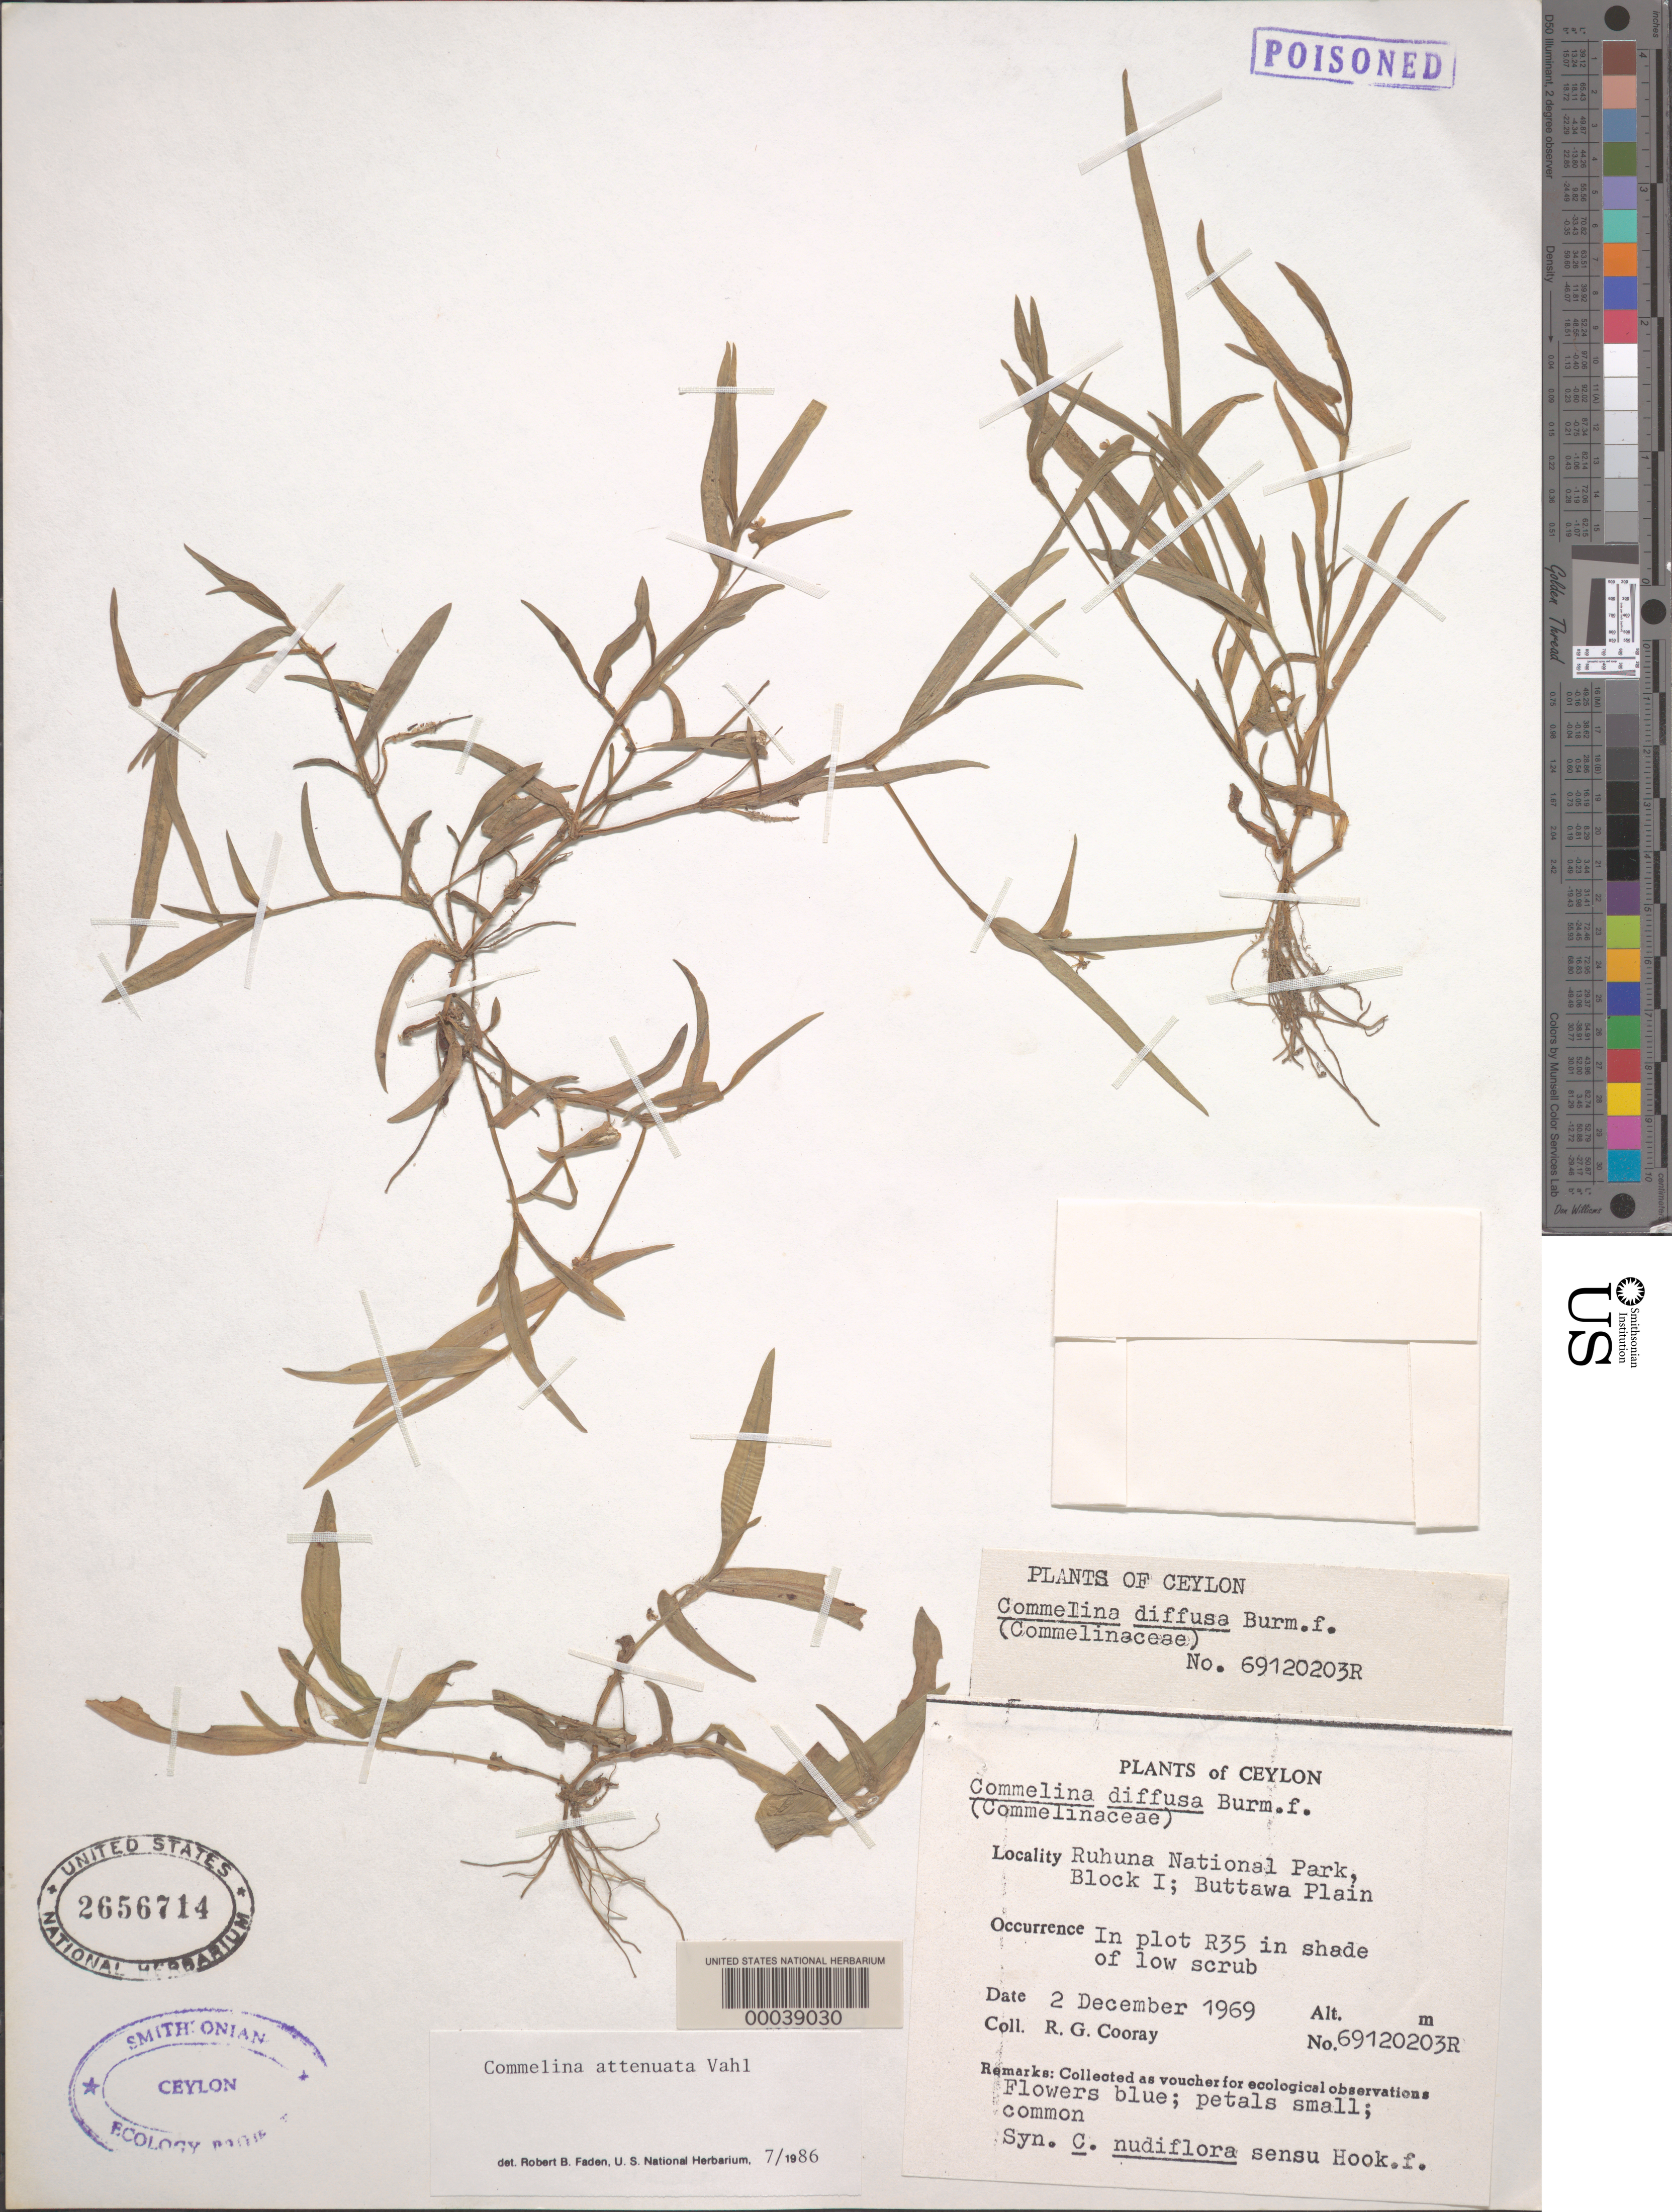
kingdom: Plantae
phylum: Tracheophyta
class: Liliopsida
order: Commelinales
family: Commelinaceae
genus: Commelina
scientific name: Commelina attenuata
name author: J. Koenig ex Vahl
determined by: Faden, Robert B., (US), Smithsonian Institution - National Museum of Natural History (UNITED STATES)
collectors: R. Cooray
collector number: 69120203r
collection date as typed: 02 Dec 1969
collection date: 1969-12-02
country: Sri Lanka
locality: Ruhuna national park, buttawa plain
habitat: Shade of low scrub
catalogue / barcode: US 2656714